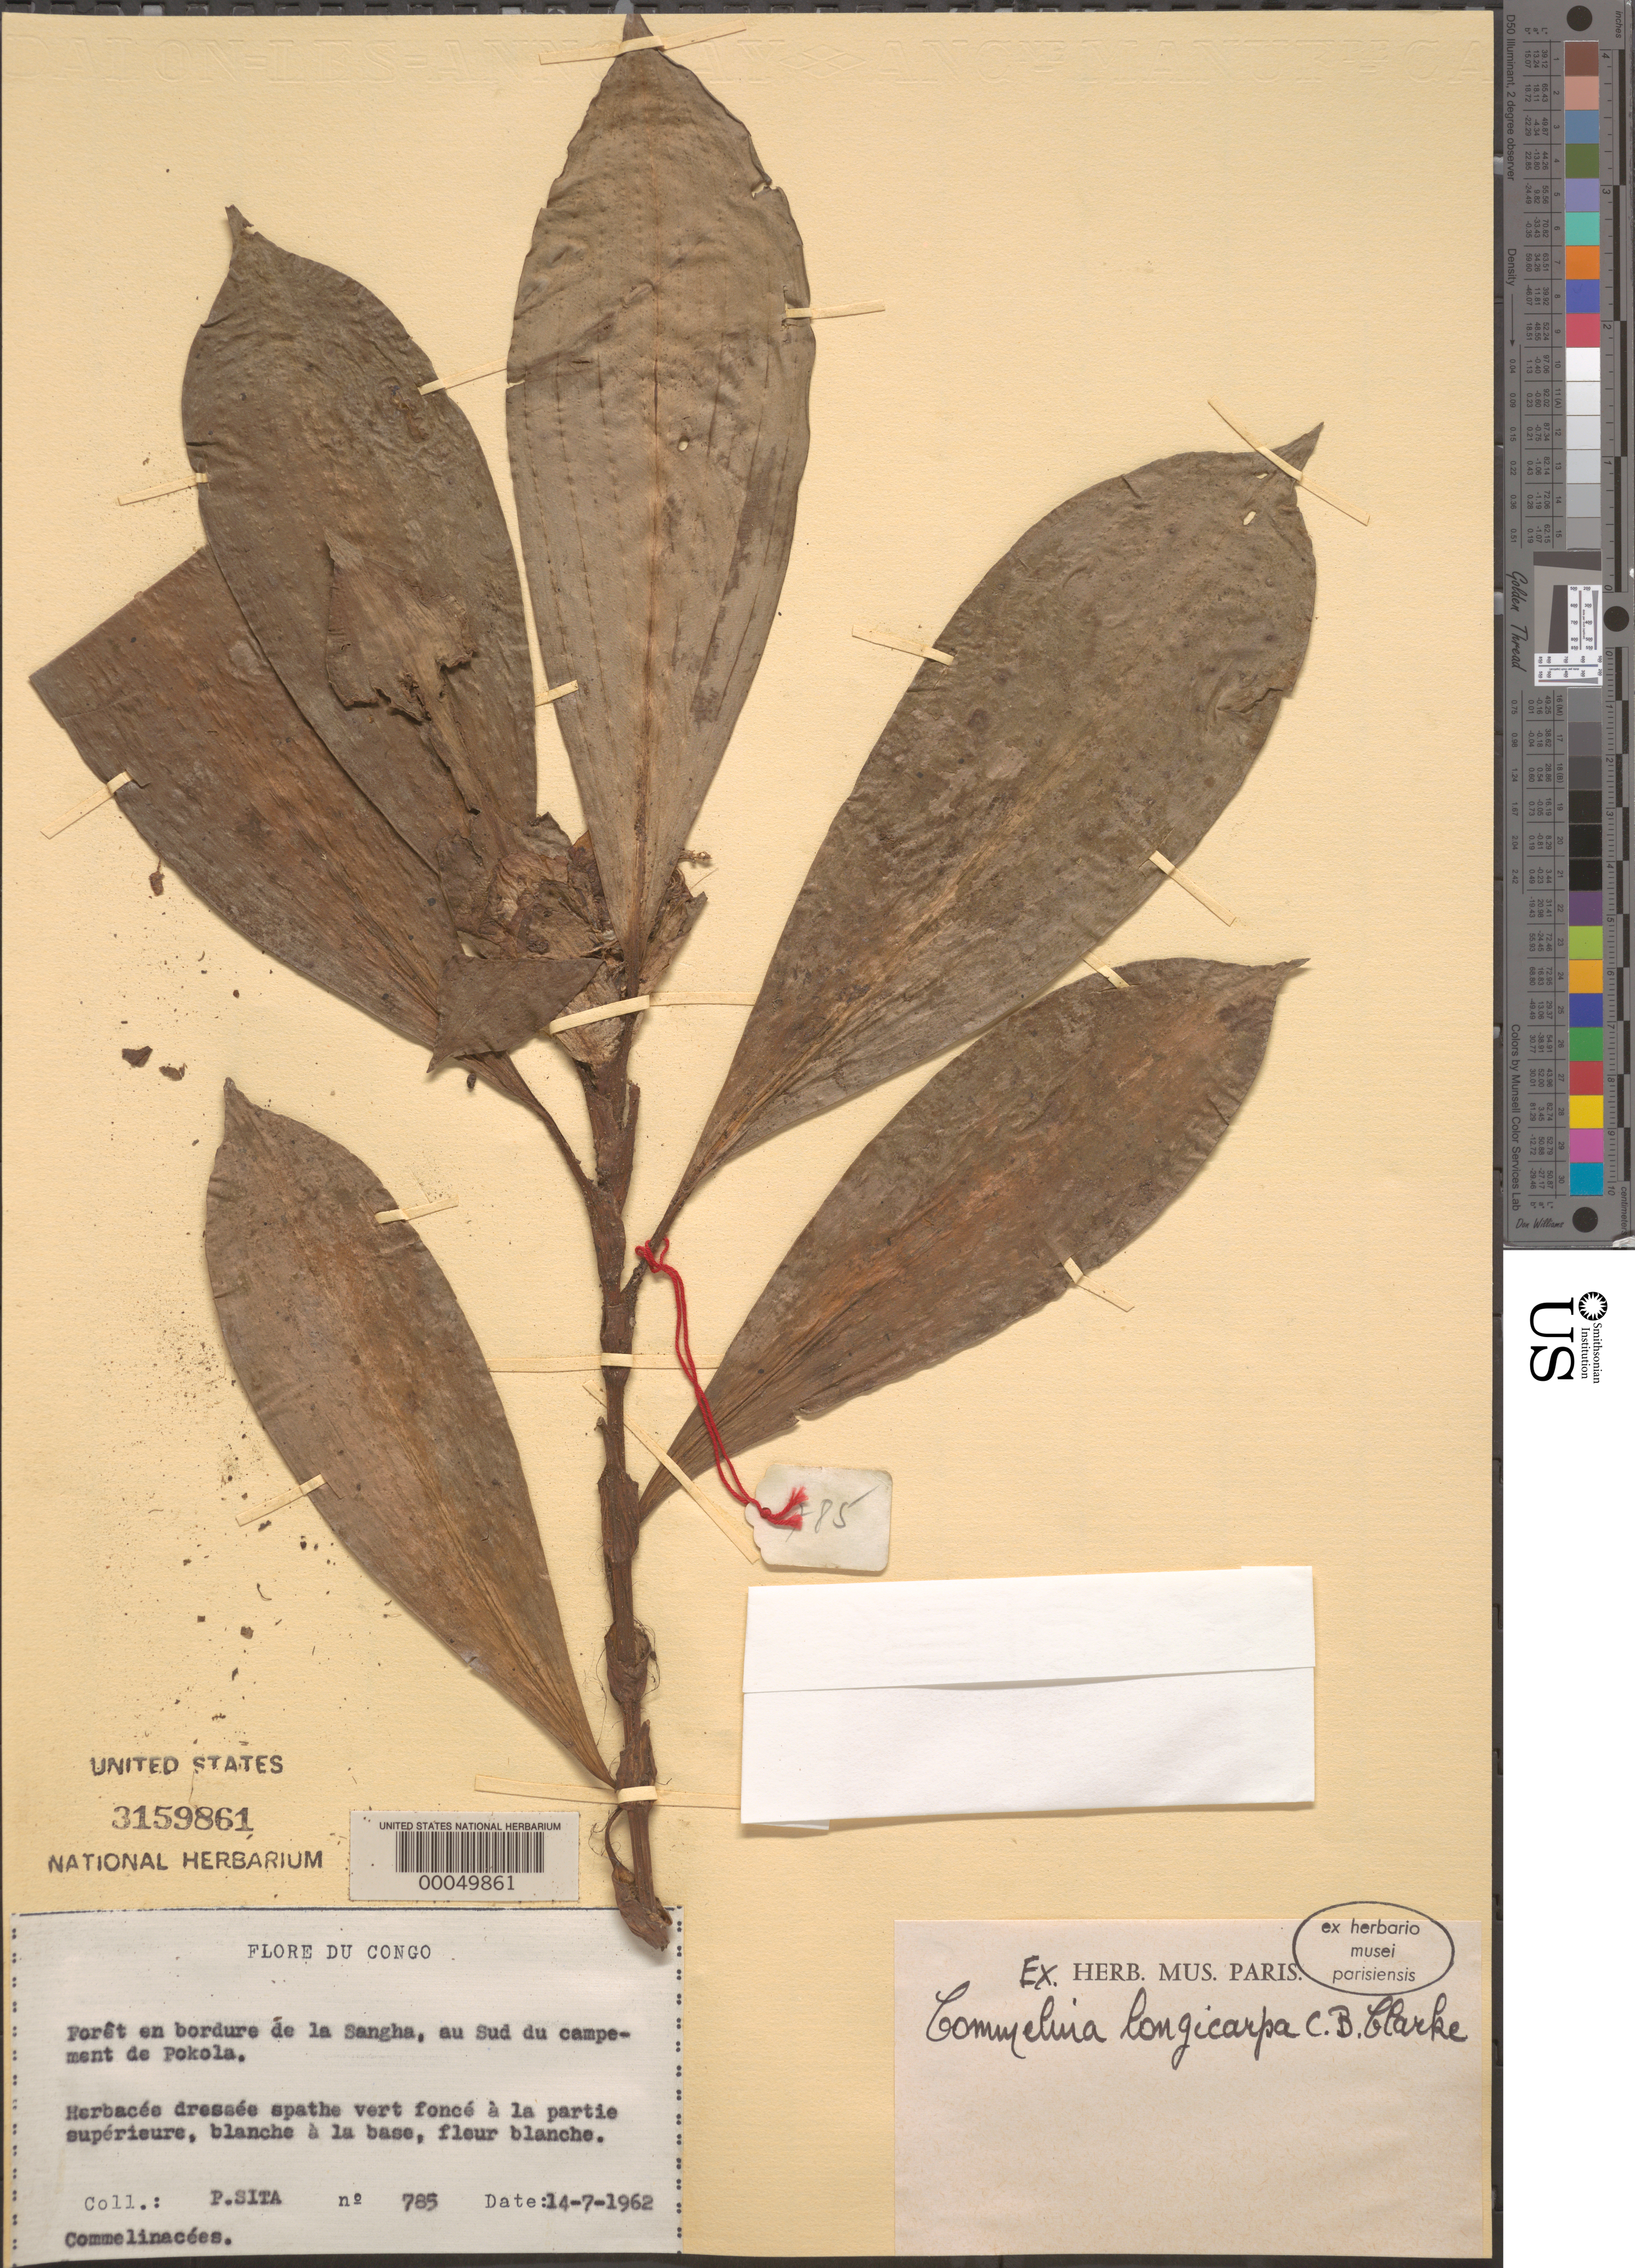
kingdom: Plantae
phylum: Tracheophyta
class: Liliopsida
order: Commelinales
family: Commelinaceae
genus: Commelina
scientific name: Commelina longicapsa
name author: C.B. Clarke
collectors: P. Sita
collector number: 785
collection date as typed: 14 Jul 1962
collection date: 1962-07-14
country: Congo, Republic of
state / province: Sangha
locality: Forest border of Sangha, s of pokola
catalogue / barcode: US 3159861